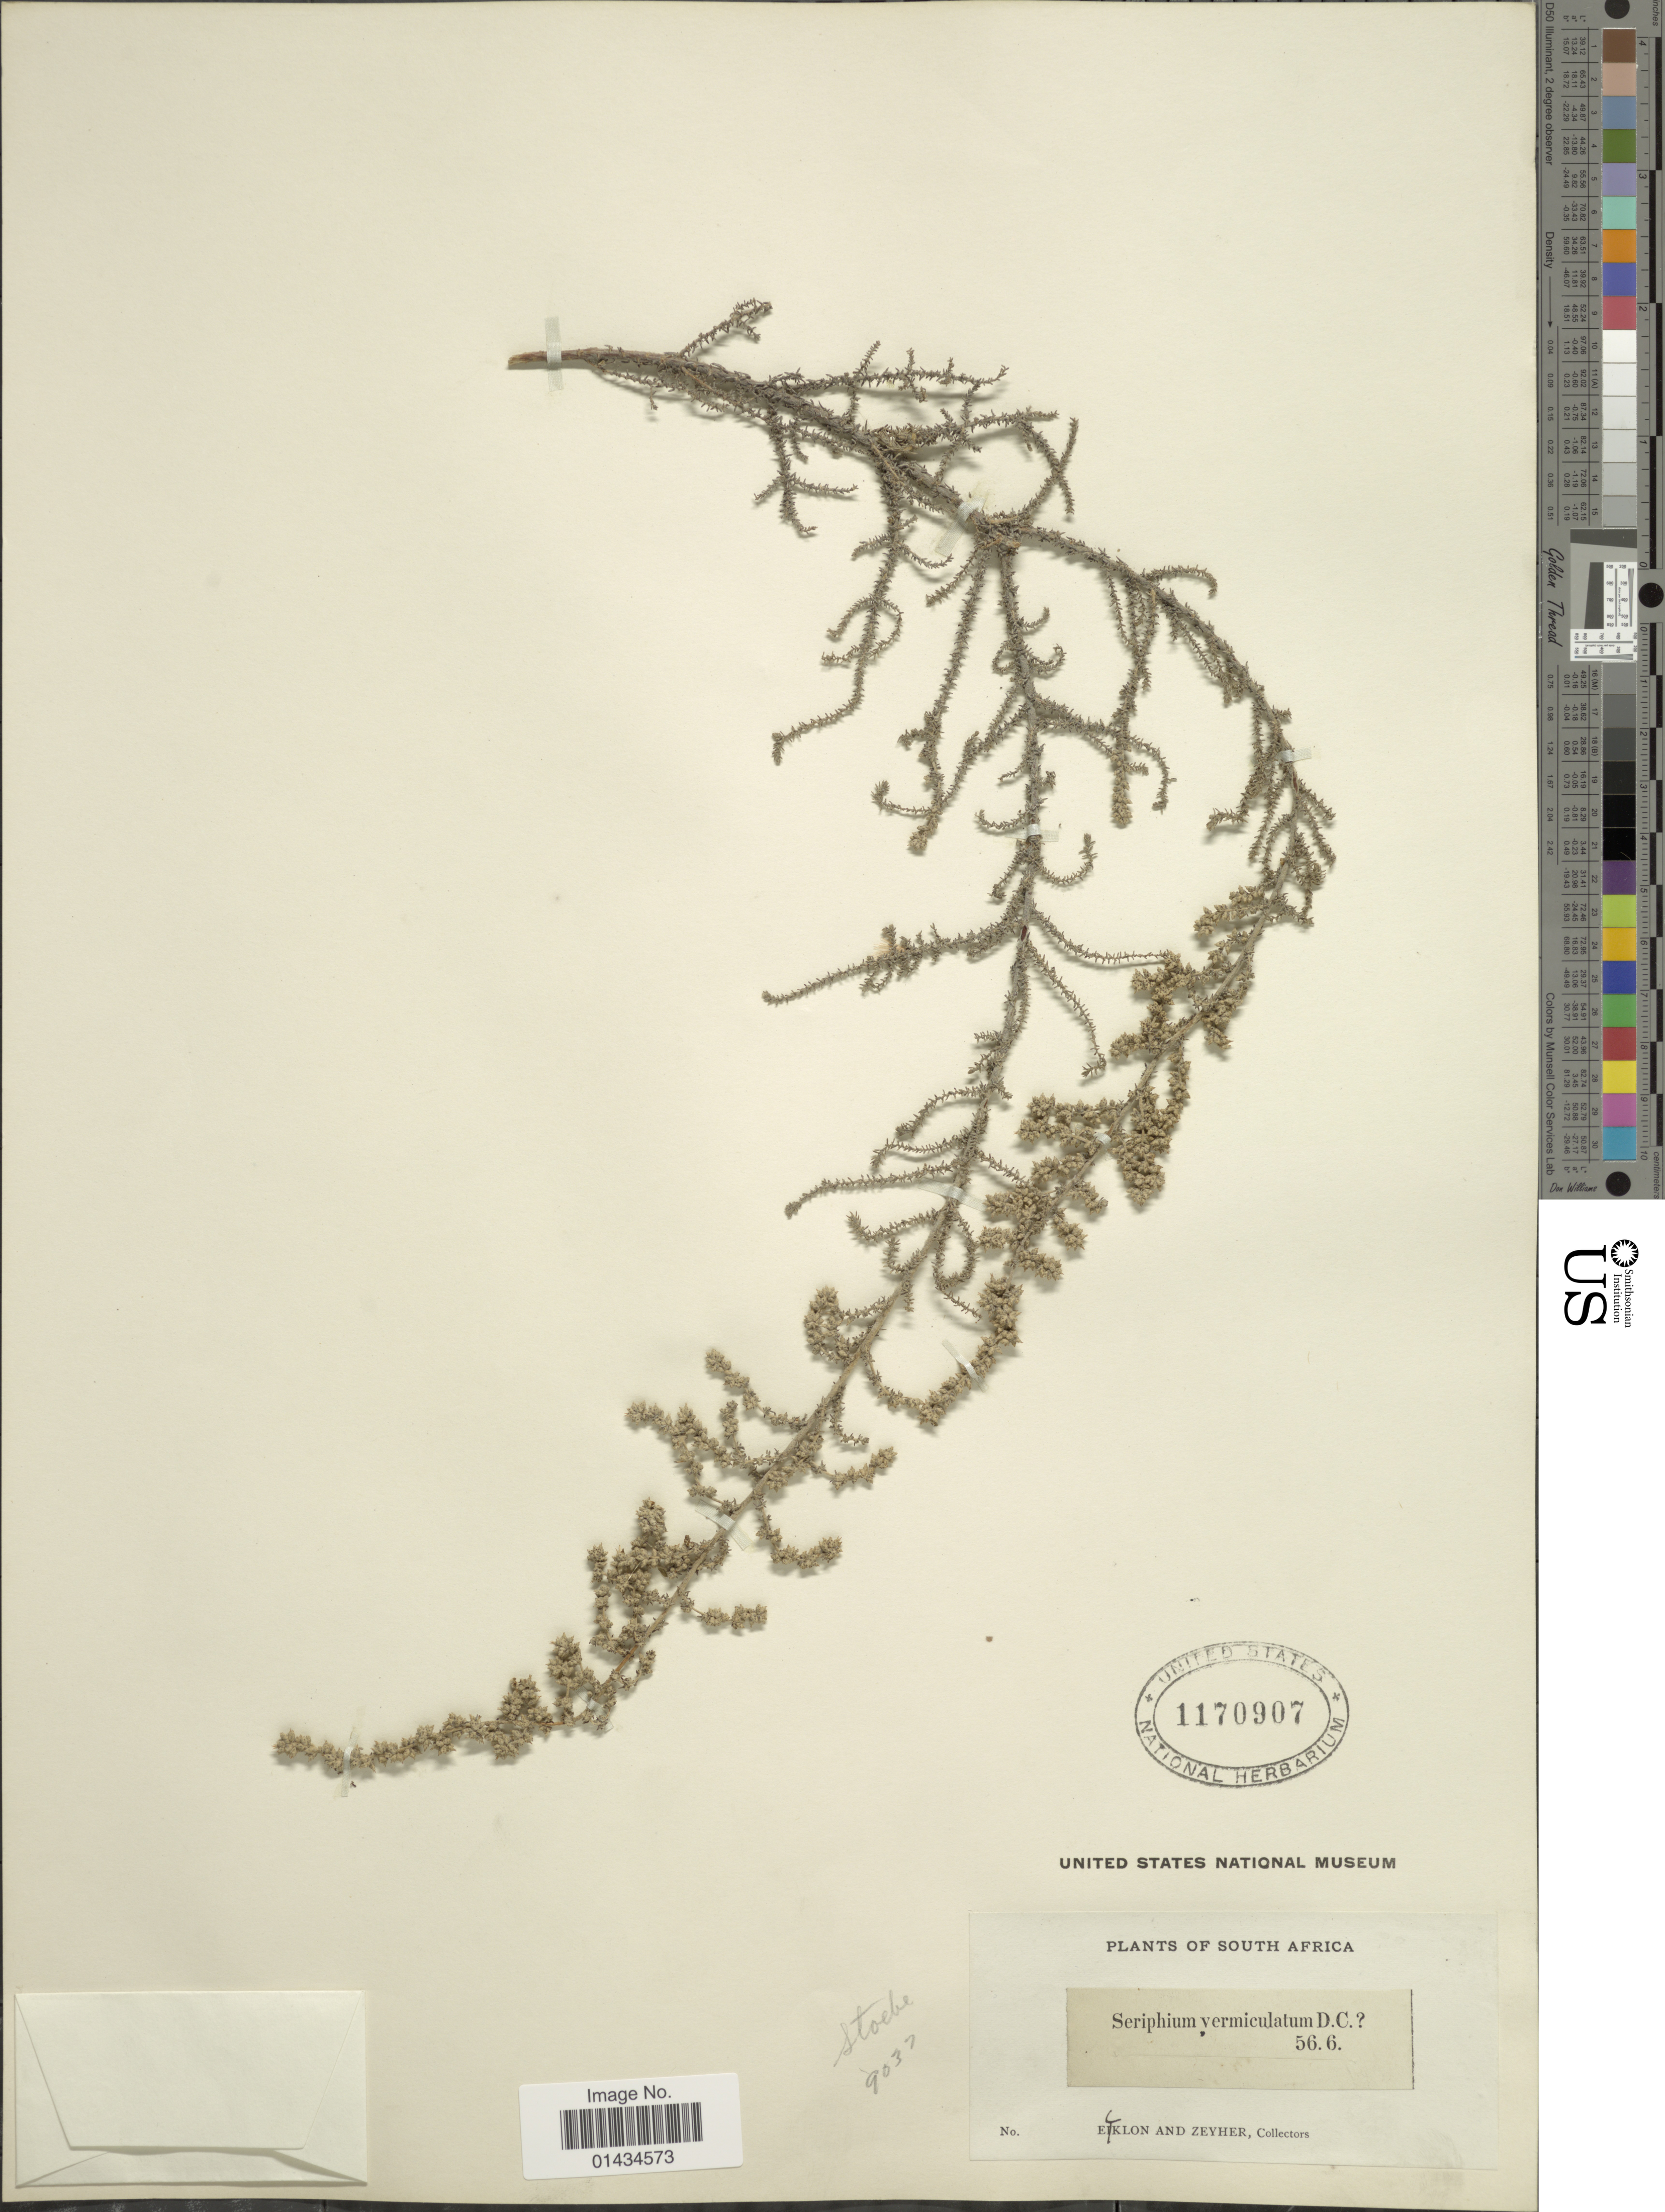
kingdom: Plantae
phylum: Tracheophyta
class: Magnoliopsida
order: Asterales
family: Asteraceae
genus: Stoebe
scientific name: Stoebe vermiculata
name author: DC. ex Harv.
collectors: -. Ecklon & -. Zeyher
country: South Africa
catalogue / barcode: US 1170907